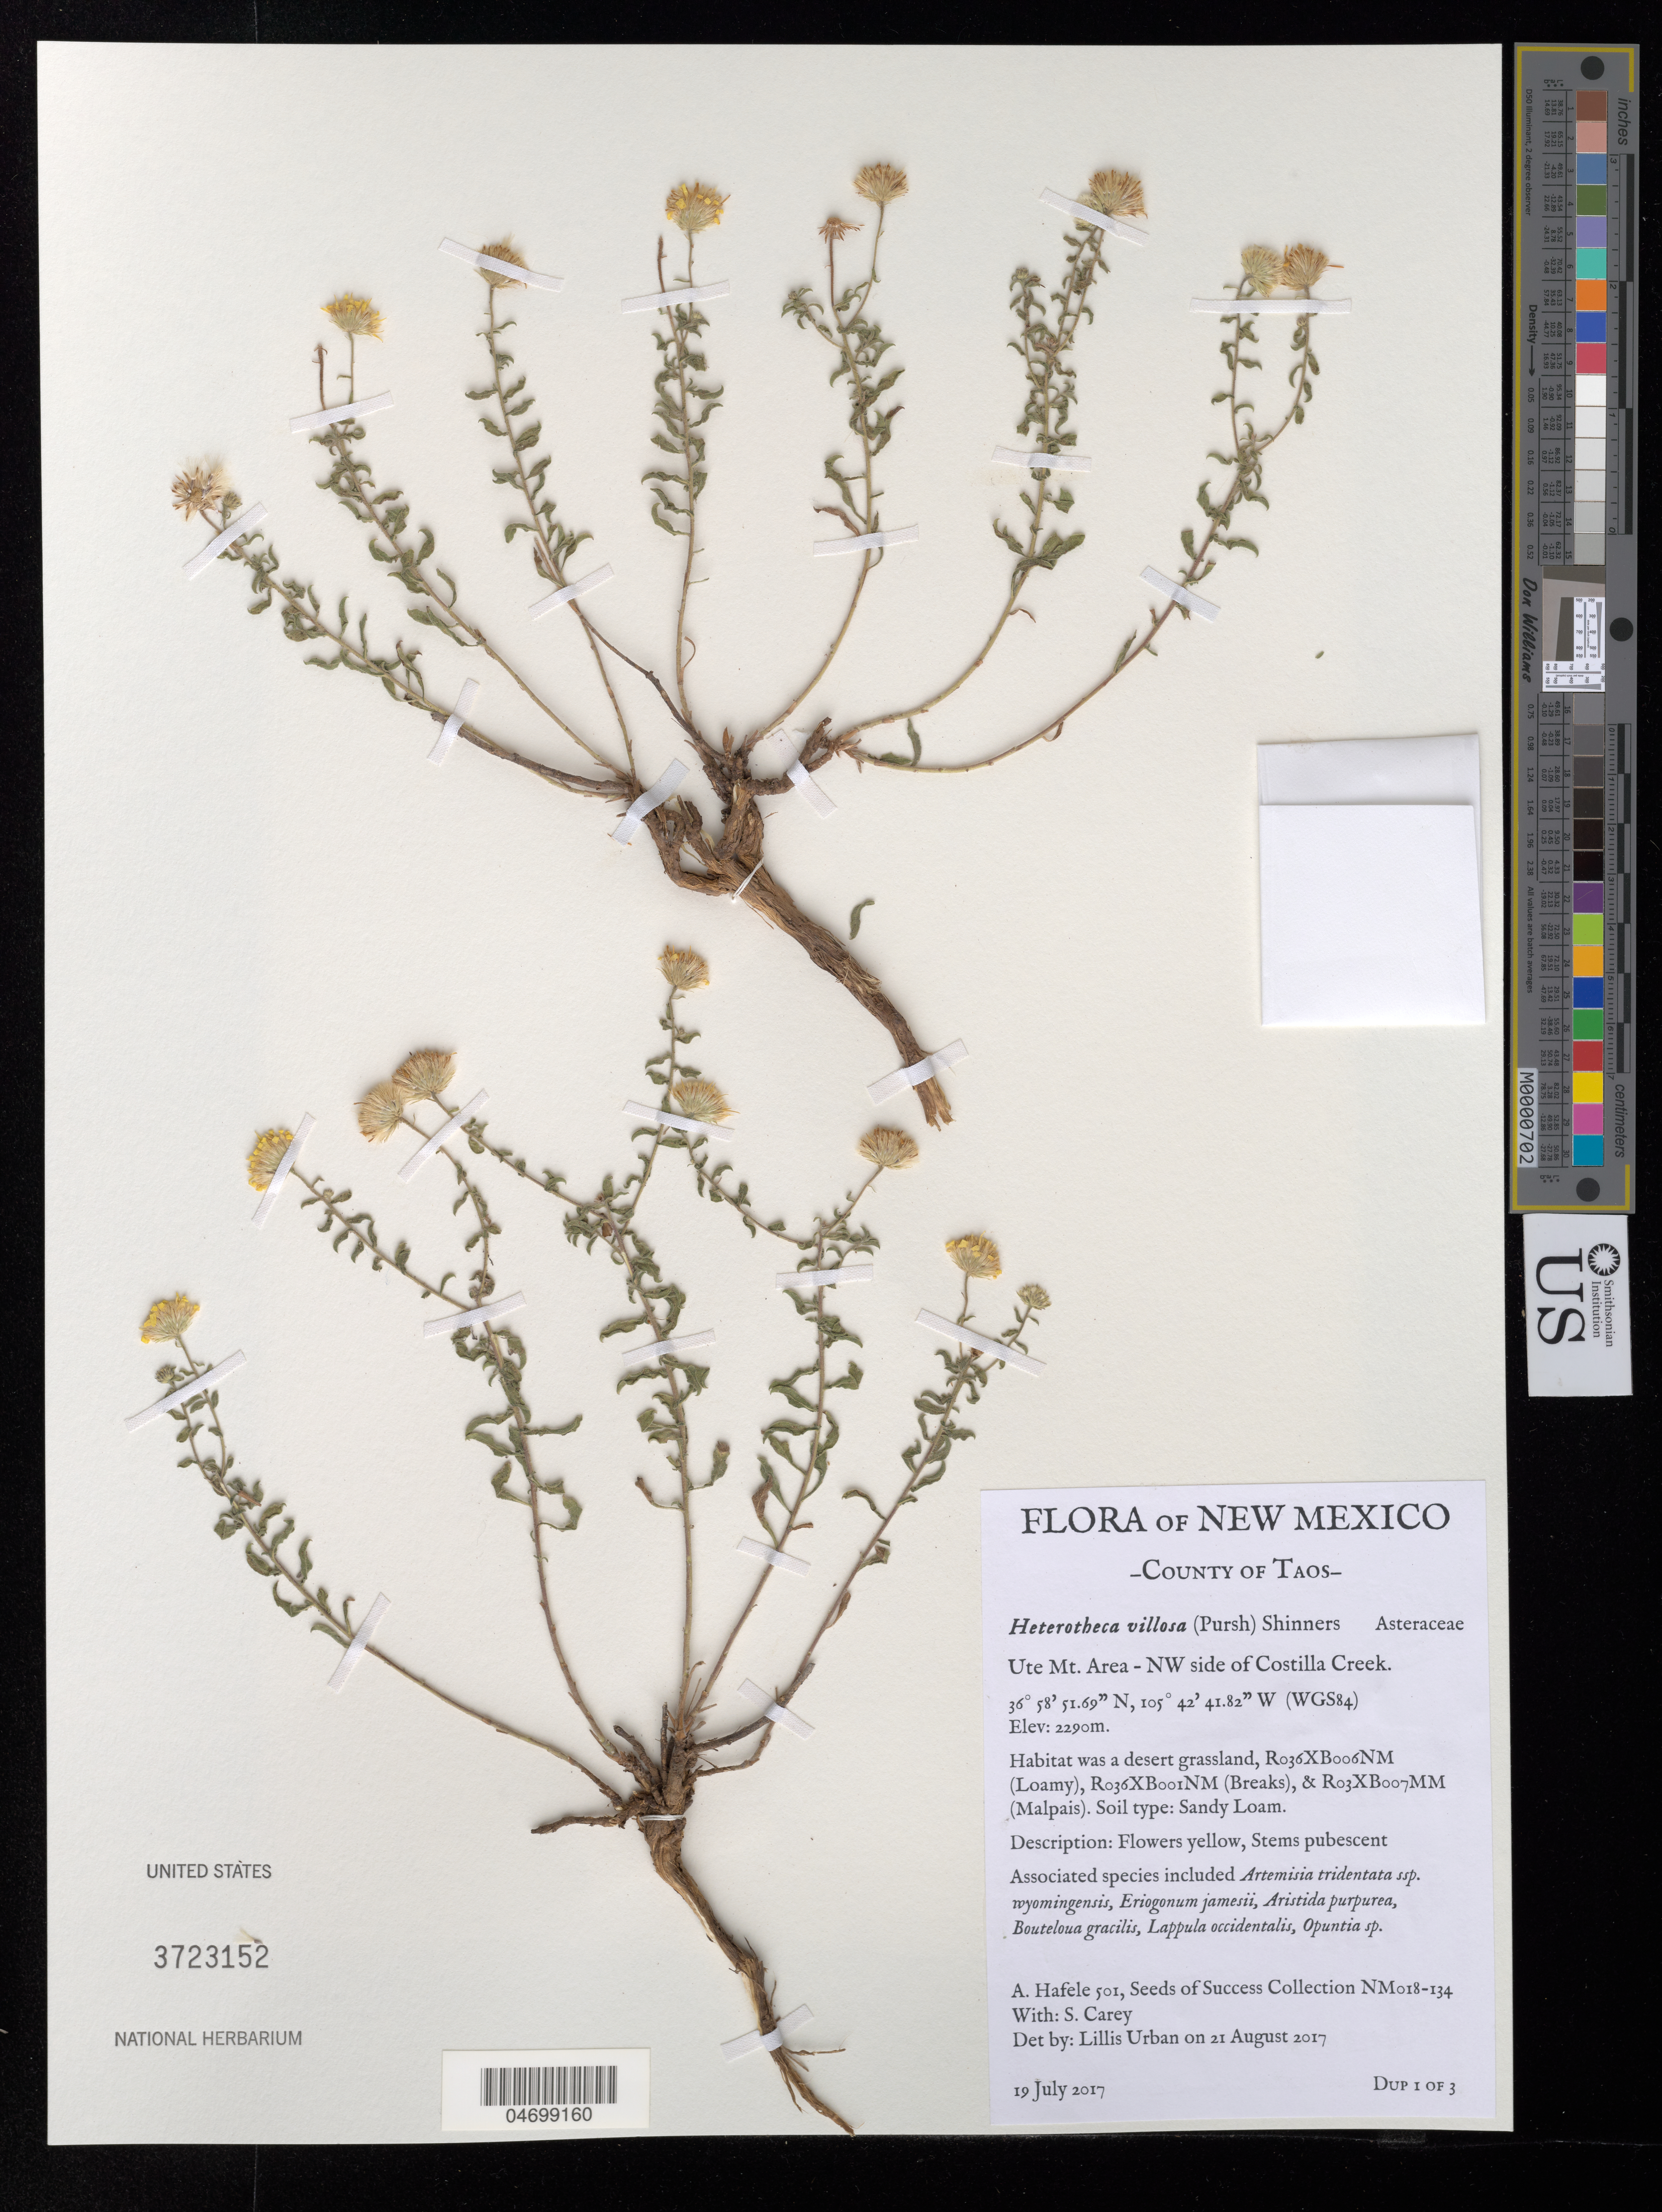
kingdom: Plantae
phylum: Tracheophyta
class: Magnoliopsida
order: Asterales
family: Asteraceae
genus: Heterotheca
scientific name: Heterotheca villosa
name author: (Pursh) Shinners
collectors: A. Hafele & S. Carey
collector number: NM018-134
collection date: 2017-07-19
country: United States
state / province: New Mexico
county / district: Taos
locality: Rio Grande del Norte National Monument, NW of Ute Mt near Costilla Creek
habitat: R036XB006NM-Loamy, R036XB001NM-Breaks, & R03XB007NM-Malpais. Sandy Loam. With Aristida purpurea, Bouteloua gracilis, Opuntia sp., etc.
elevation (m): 2290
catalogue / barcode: US 3723152